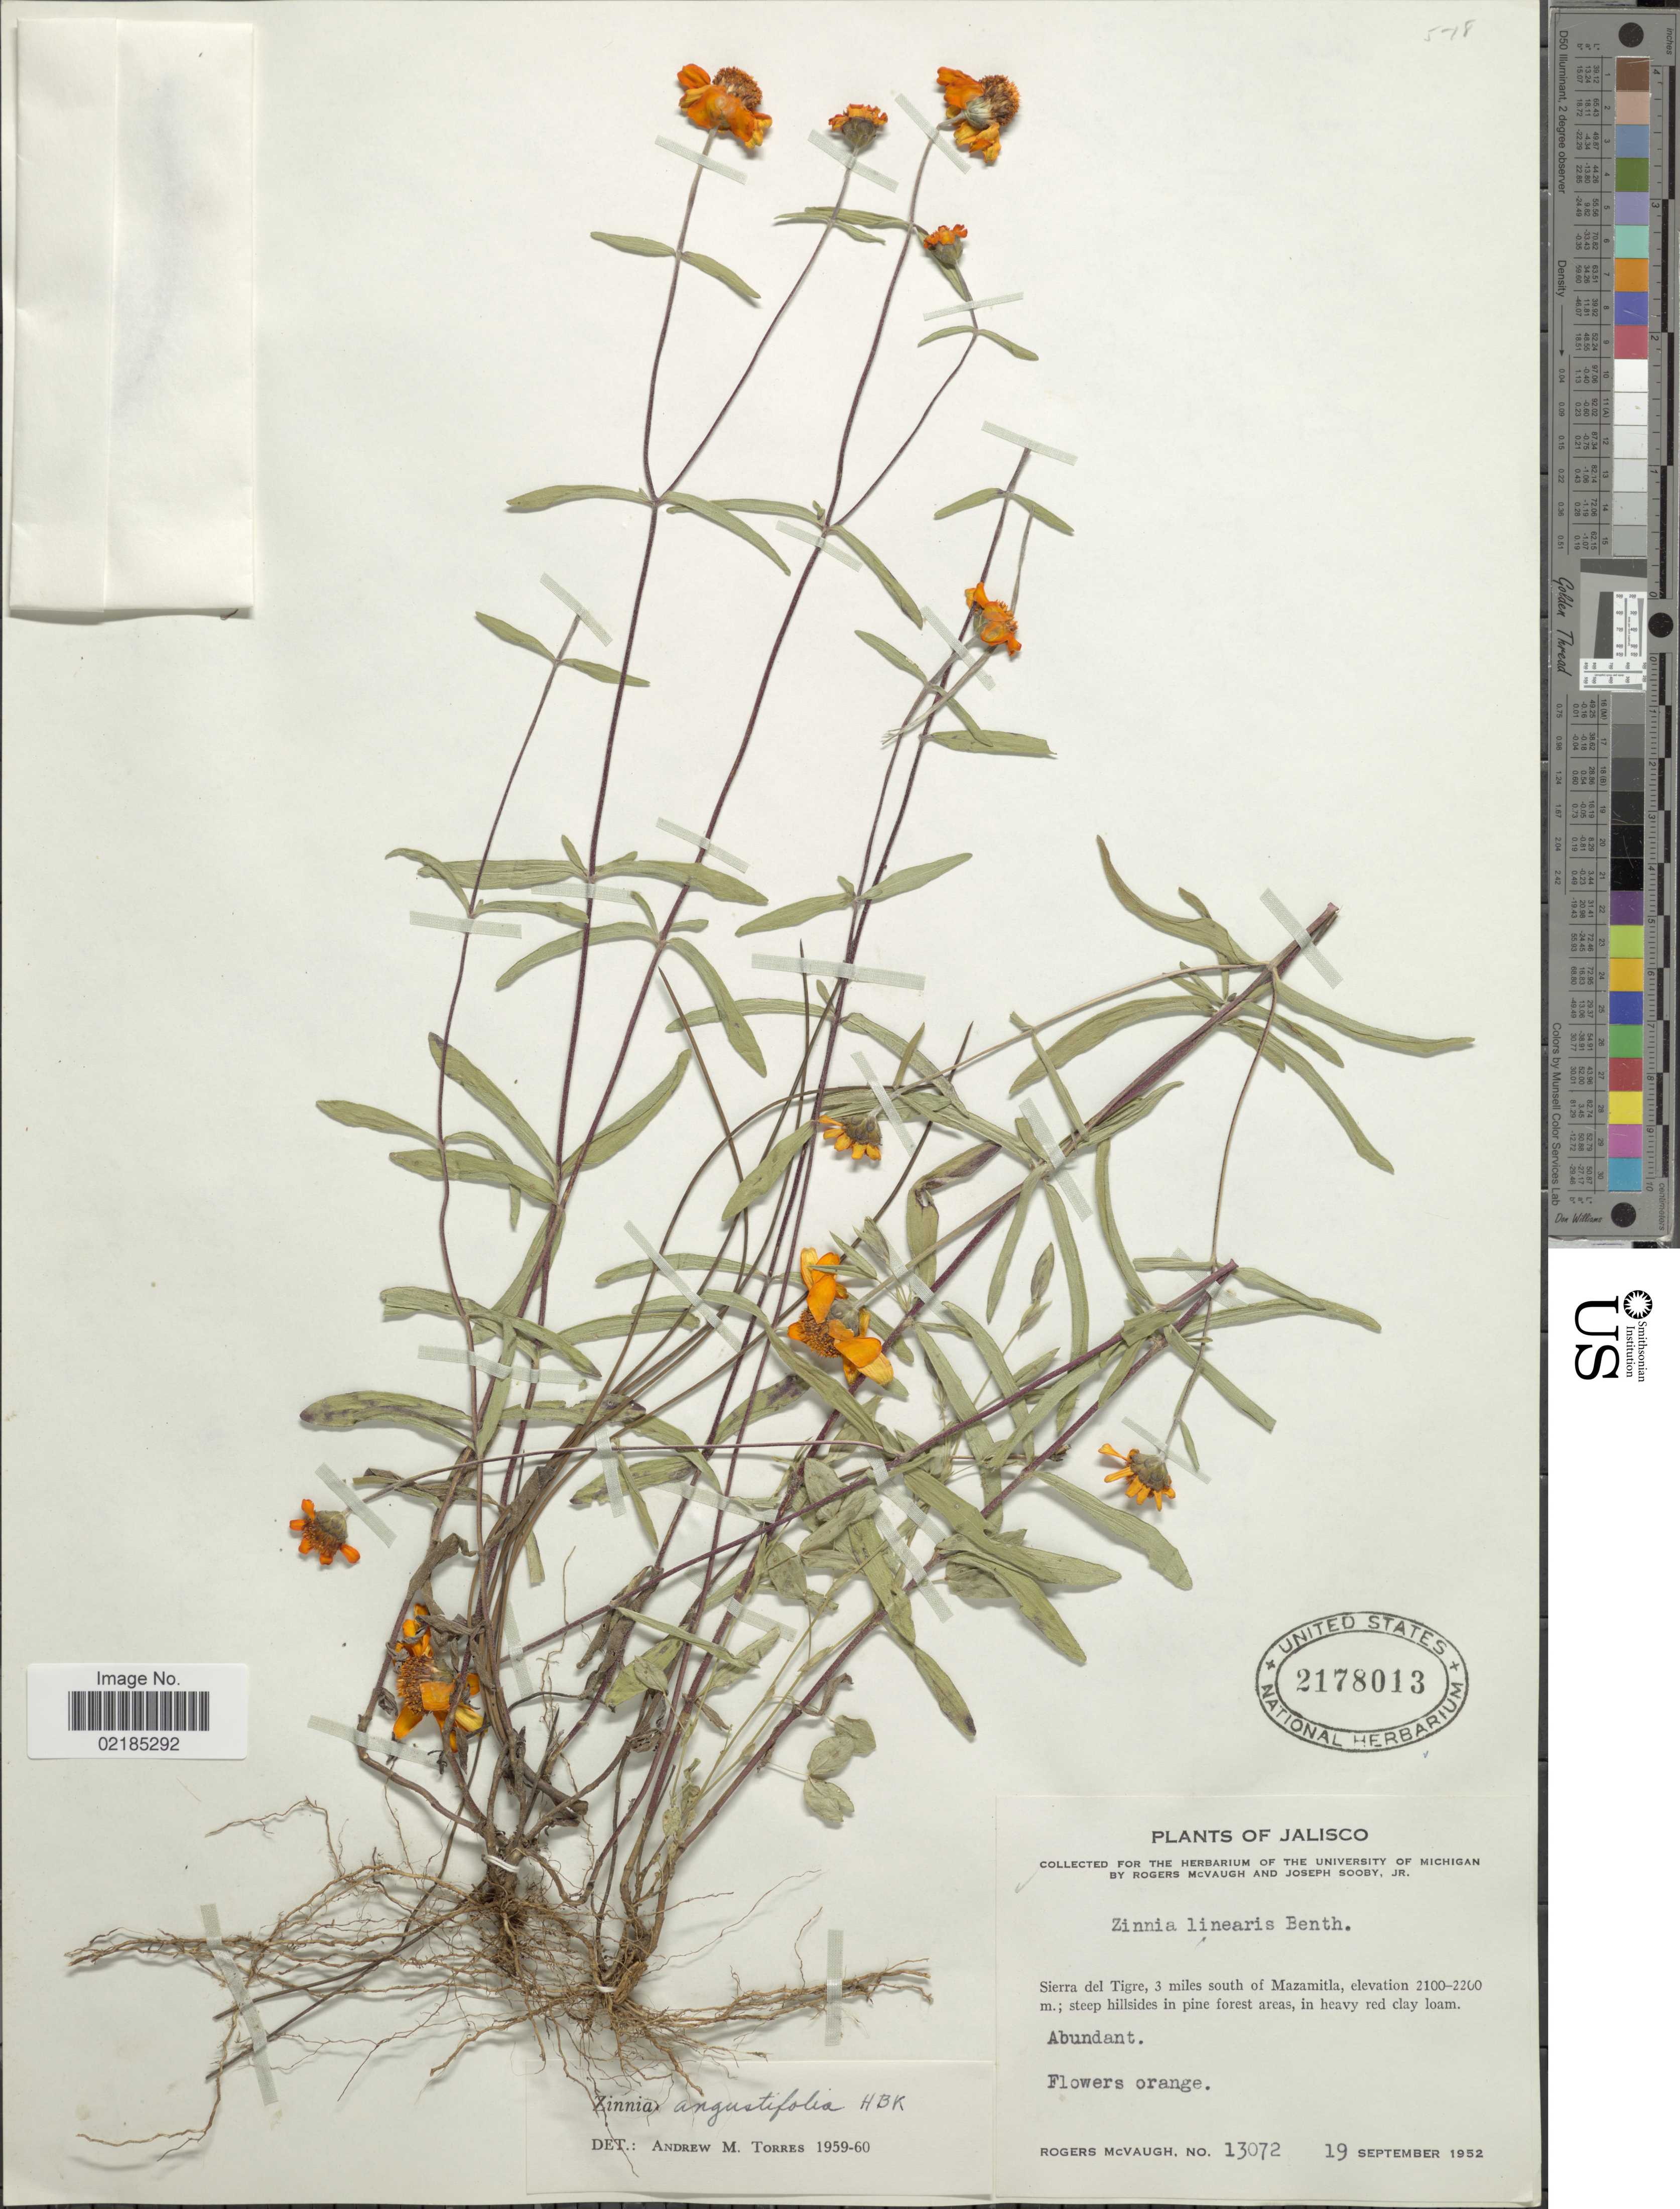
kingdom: Plantae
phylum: Tracheophyta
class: Magnoliopsida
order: Asterales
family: Asteraceae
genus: Zinnia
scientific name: Zinnia angustifolia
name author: Kunth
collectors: R. McVaugh & J. Sooby Jr.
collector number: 13072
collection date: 1952-09-19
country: Mexico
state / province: Jalisco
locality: Sierra del Tigre, 3 miles south of Mazamitla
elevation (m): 2100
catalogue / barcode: US 2178013